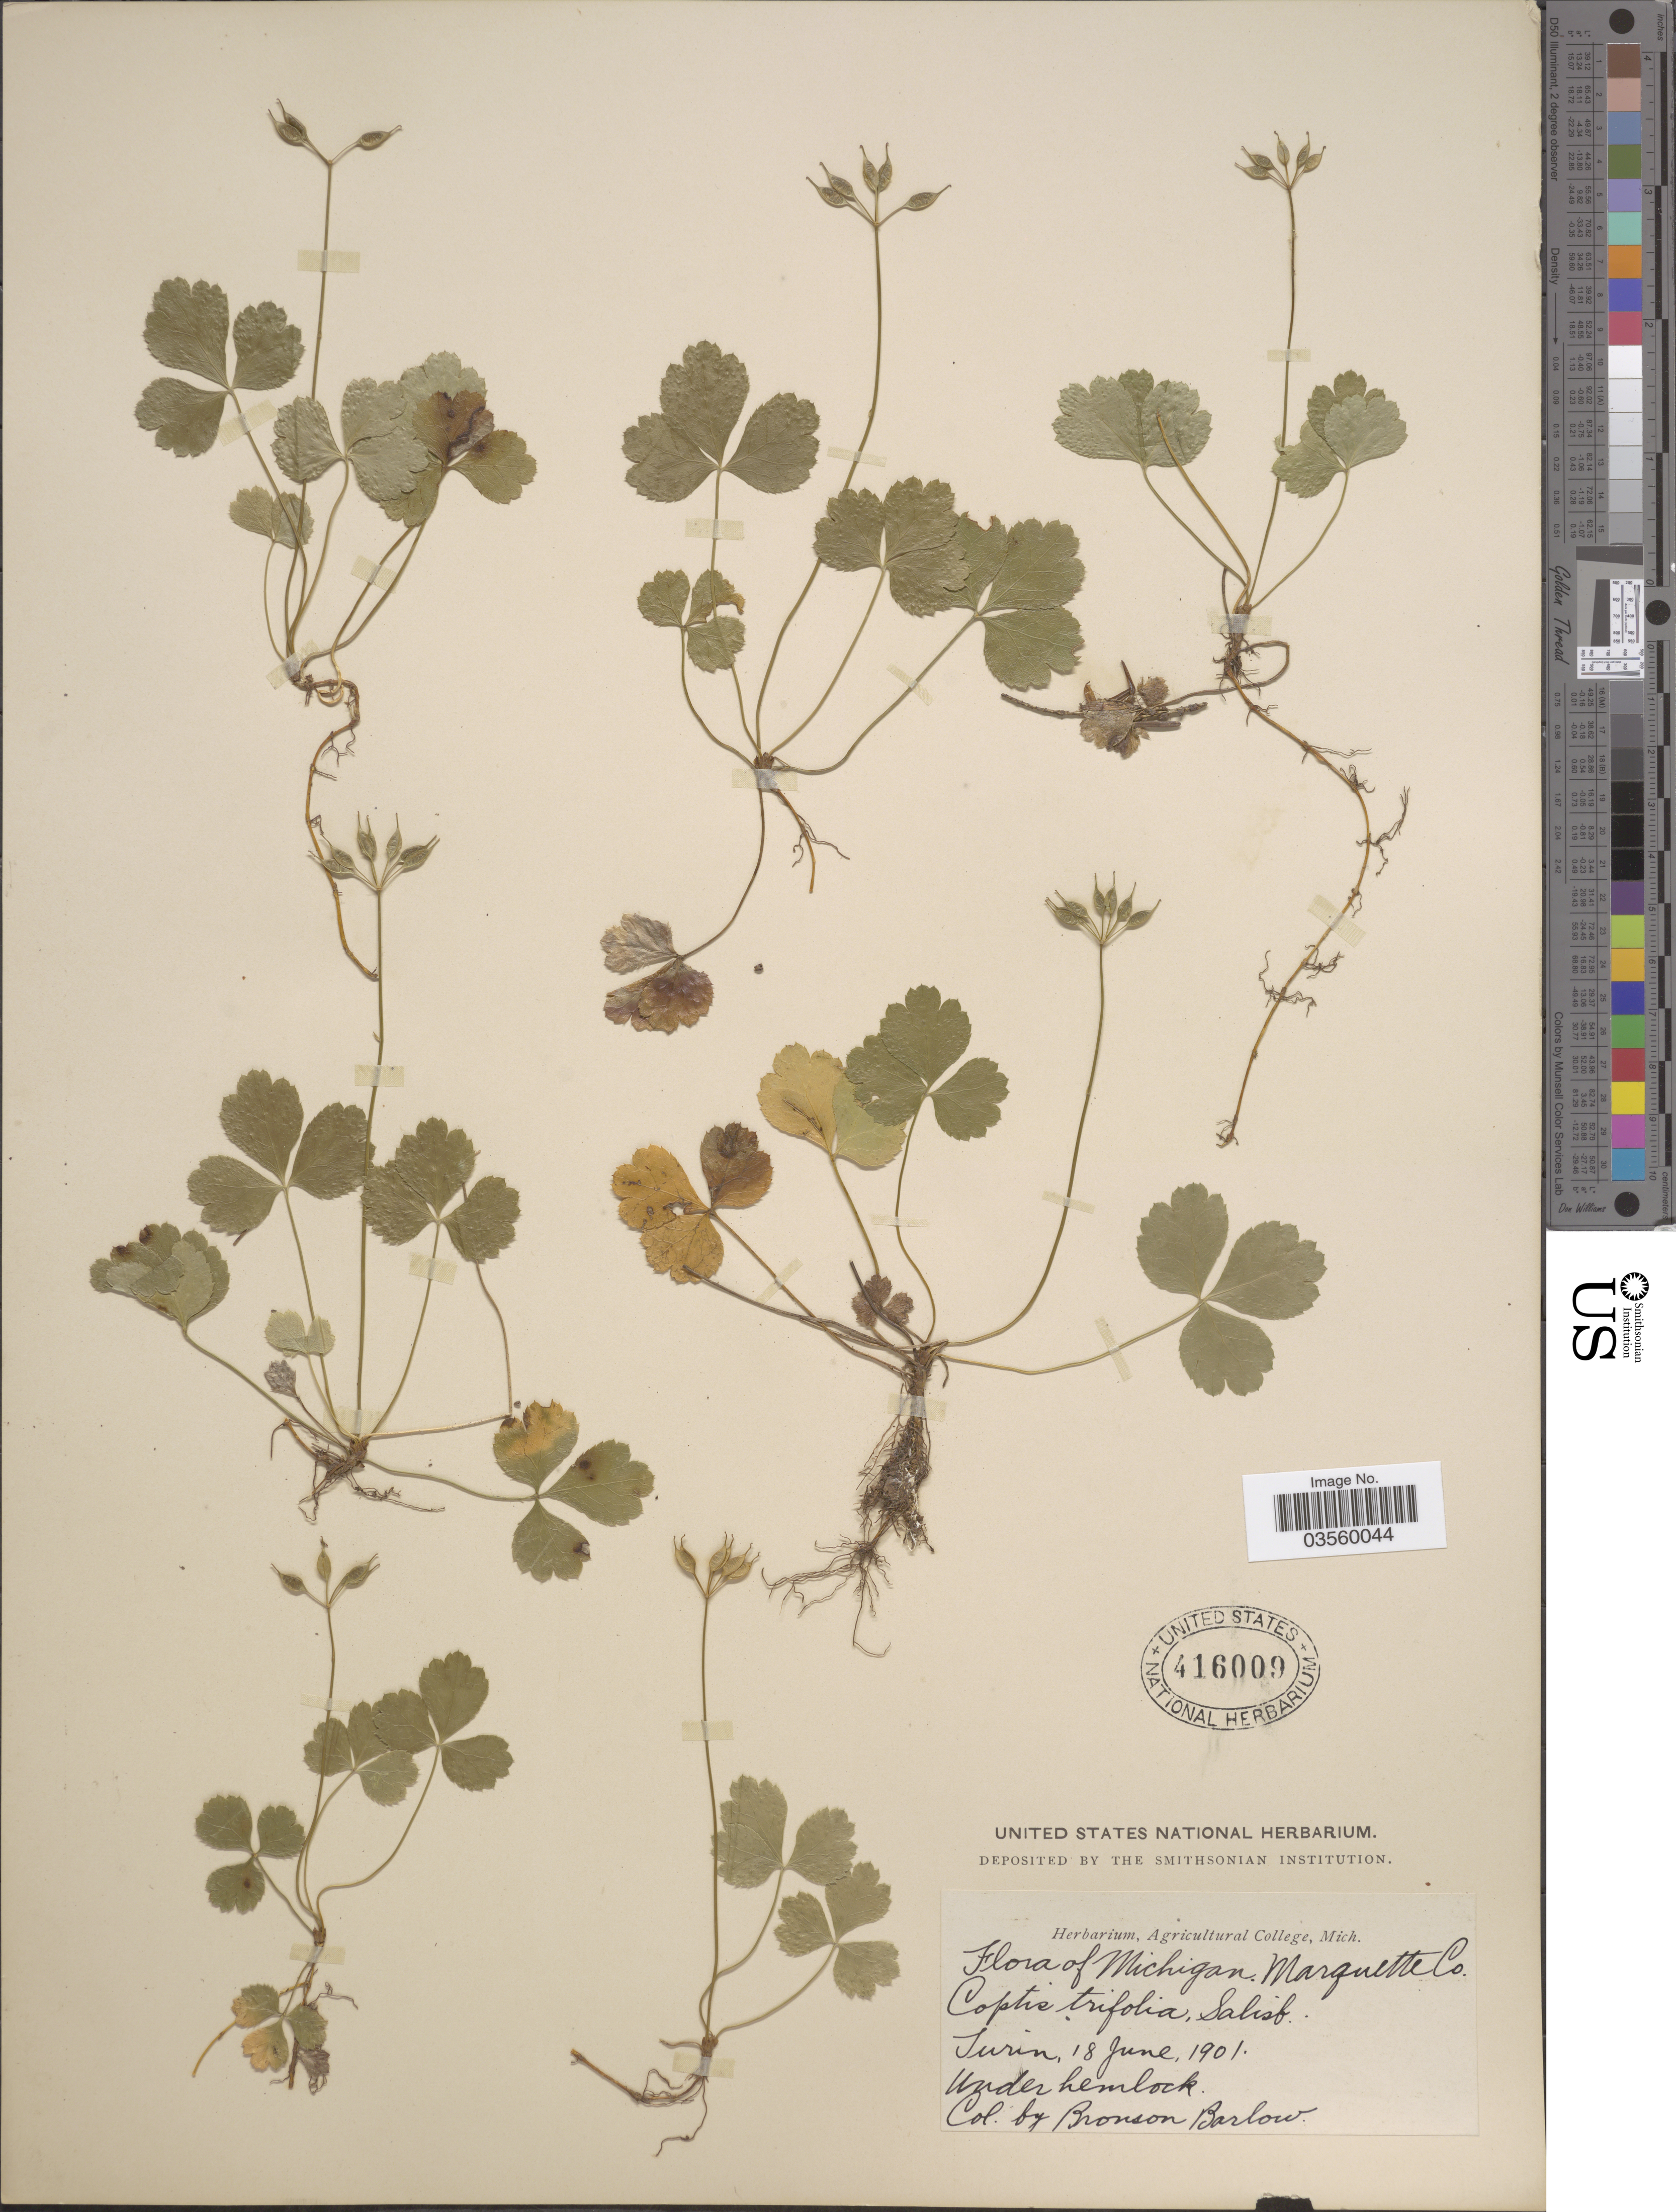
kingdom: Plantae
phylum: Tracheophyta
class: Magnoliopsida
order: Ranunculales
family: Ranunculaceae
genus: Coptis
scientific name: Coptis trifolia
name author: (L.) Salisb.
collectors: Barlow, B.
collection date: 1901-06-18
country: United States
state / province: Michigan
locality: Marquette Co. Turin.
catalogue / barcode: US 416009